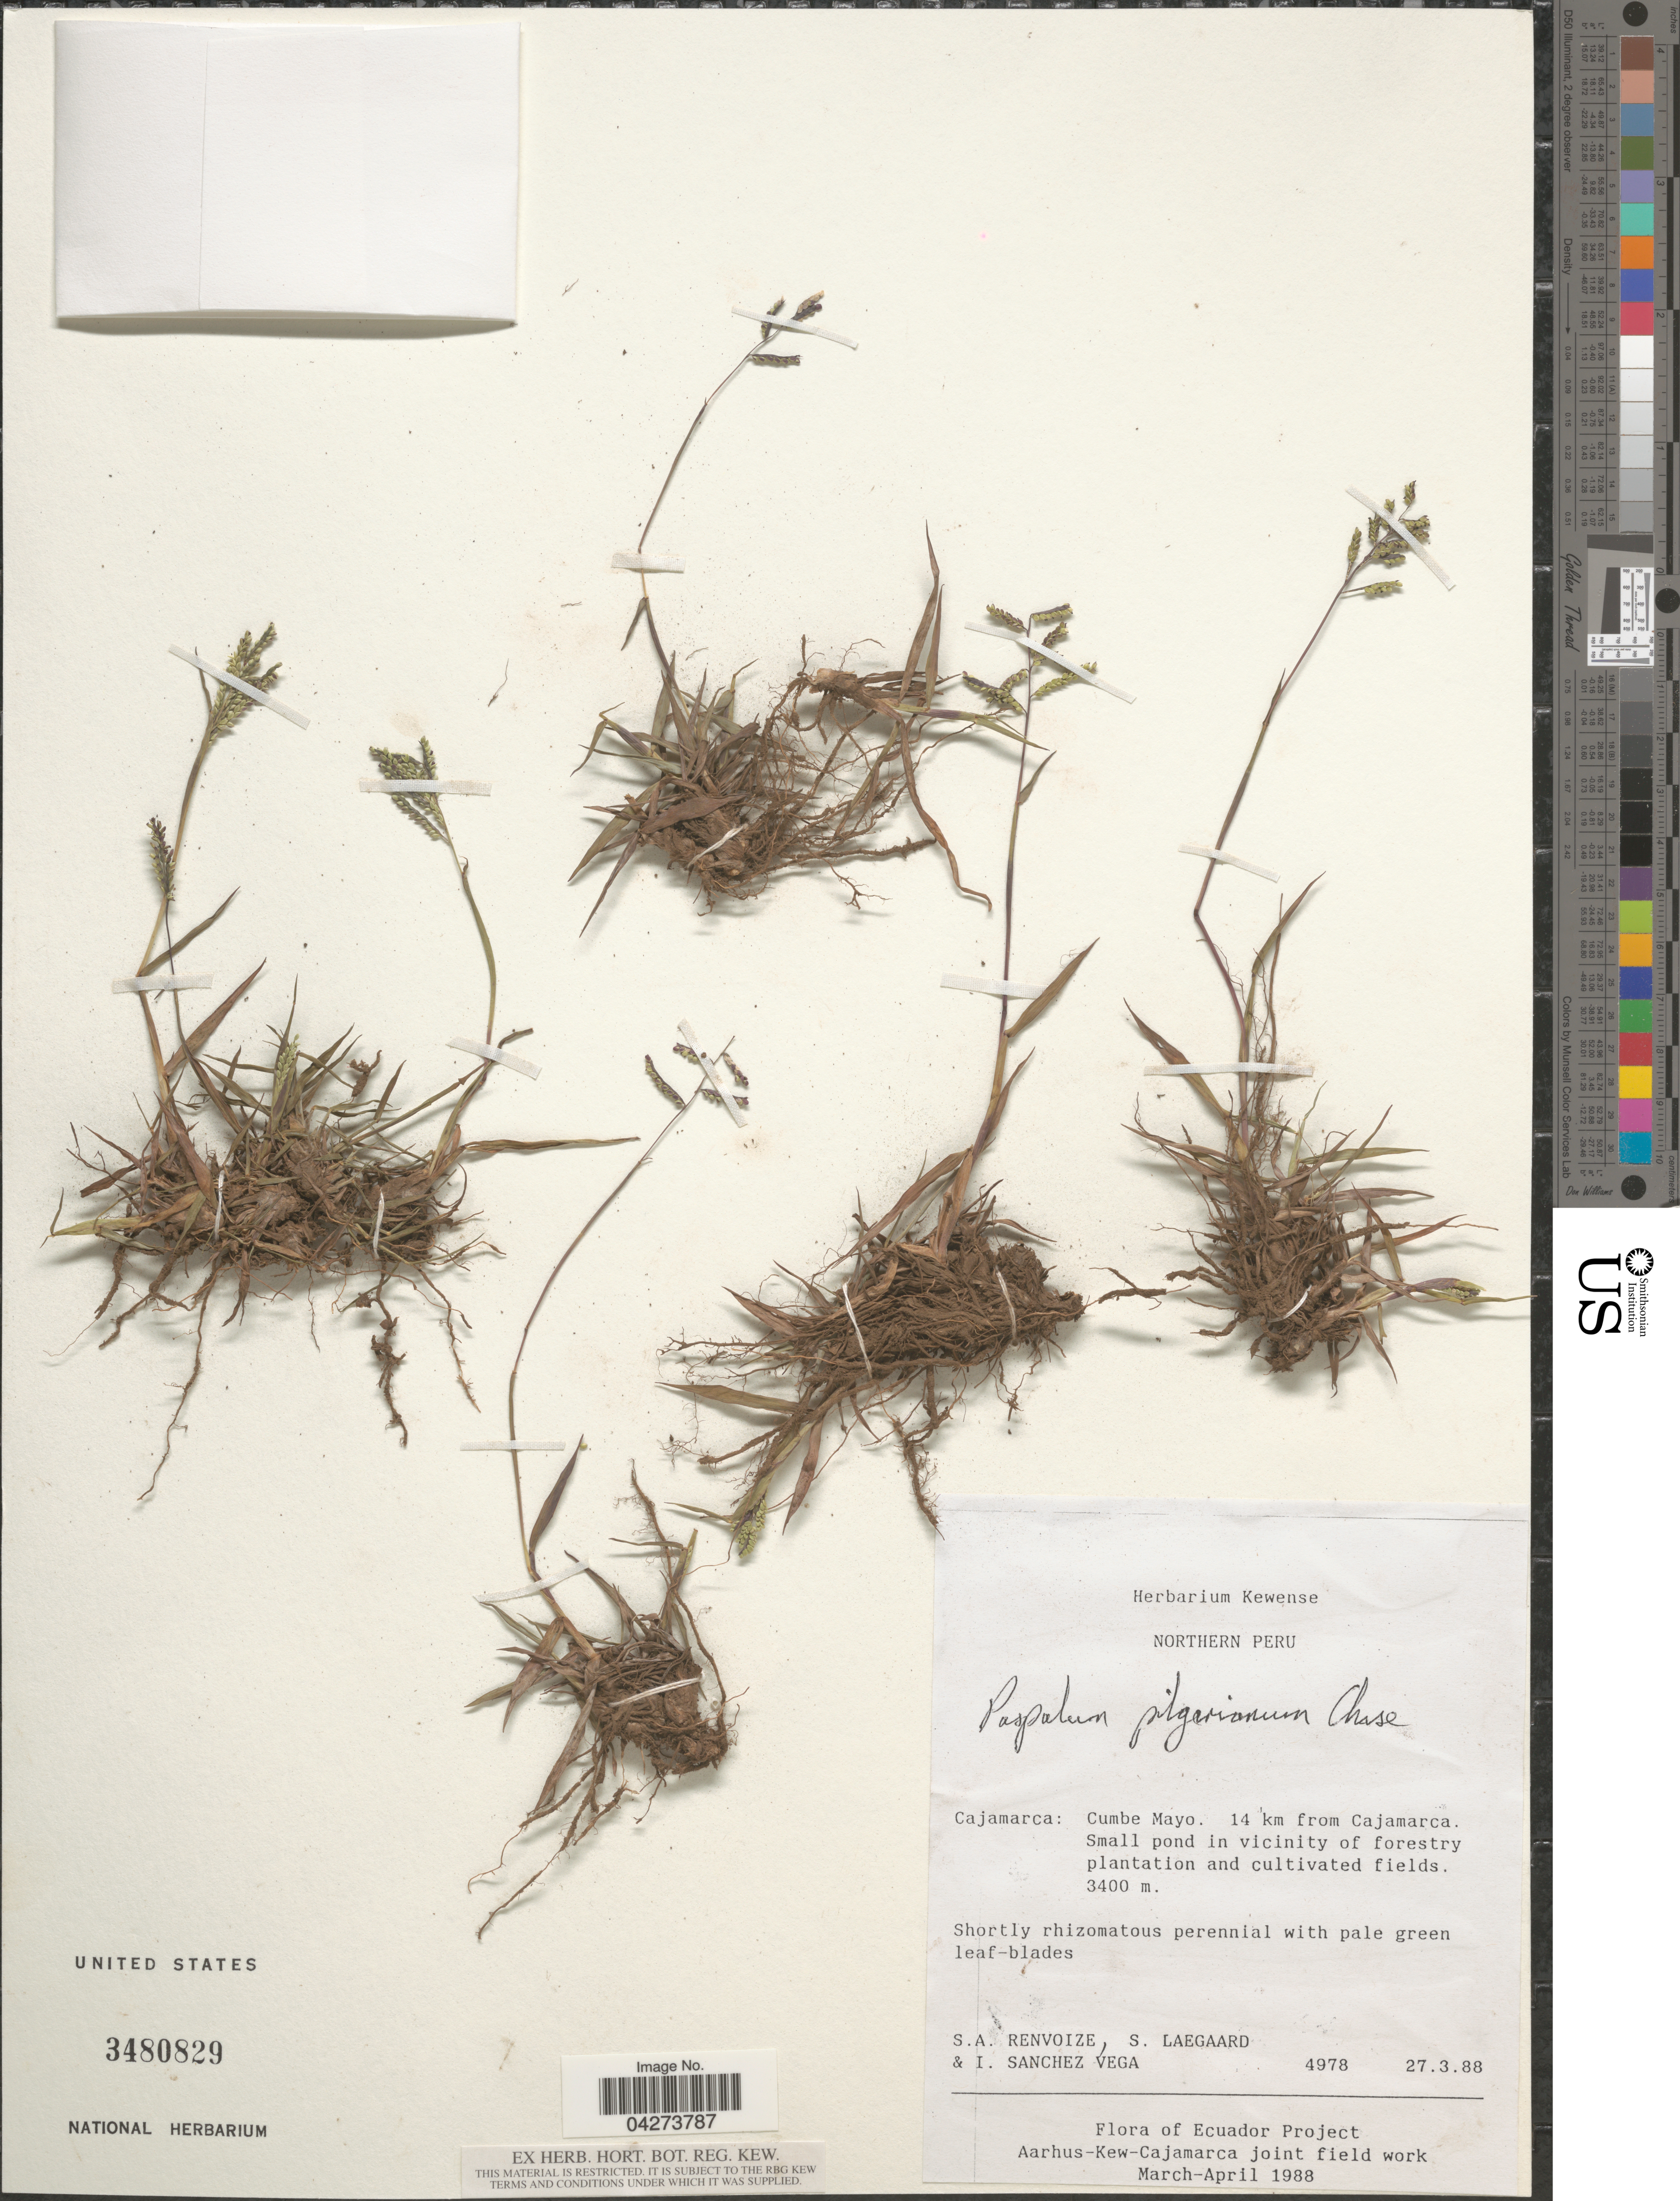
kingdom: Plantae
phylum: Tracheophyta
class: Liliopsida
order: Poales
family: Poaceae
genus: Paspalum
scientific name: Paspalum pilgerianum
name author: Chase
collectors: S. A. Renvoize, S. Lægaard & I. Sánchez Vega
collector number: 4978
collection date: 1988-03-27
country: Peru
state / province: Cajamarca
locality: Northern Peru. Cajamarca: Cumbe Mayo. 14 km from Cajamarca. Aarhus-Kew-Cajamarca joint field work March-April 1988.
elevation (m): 3400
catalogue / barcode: US 3480829